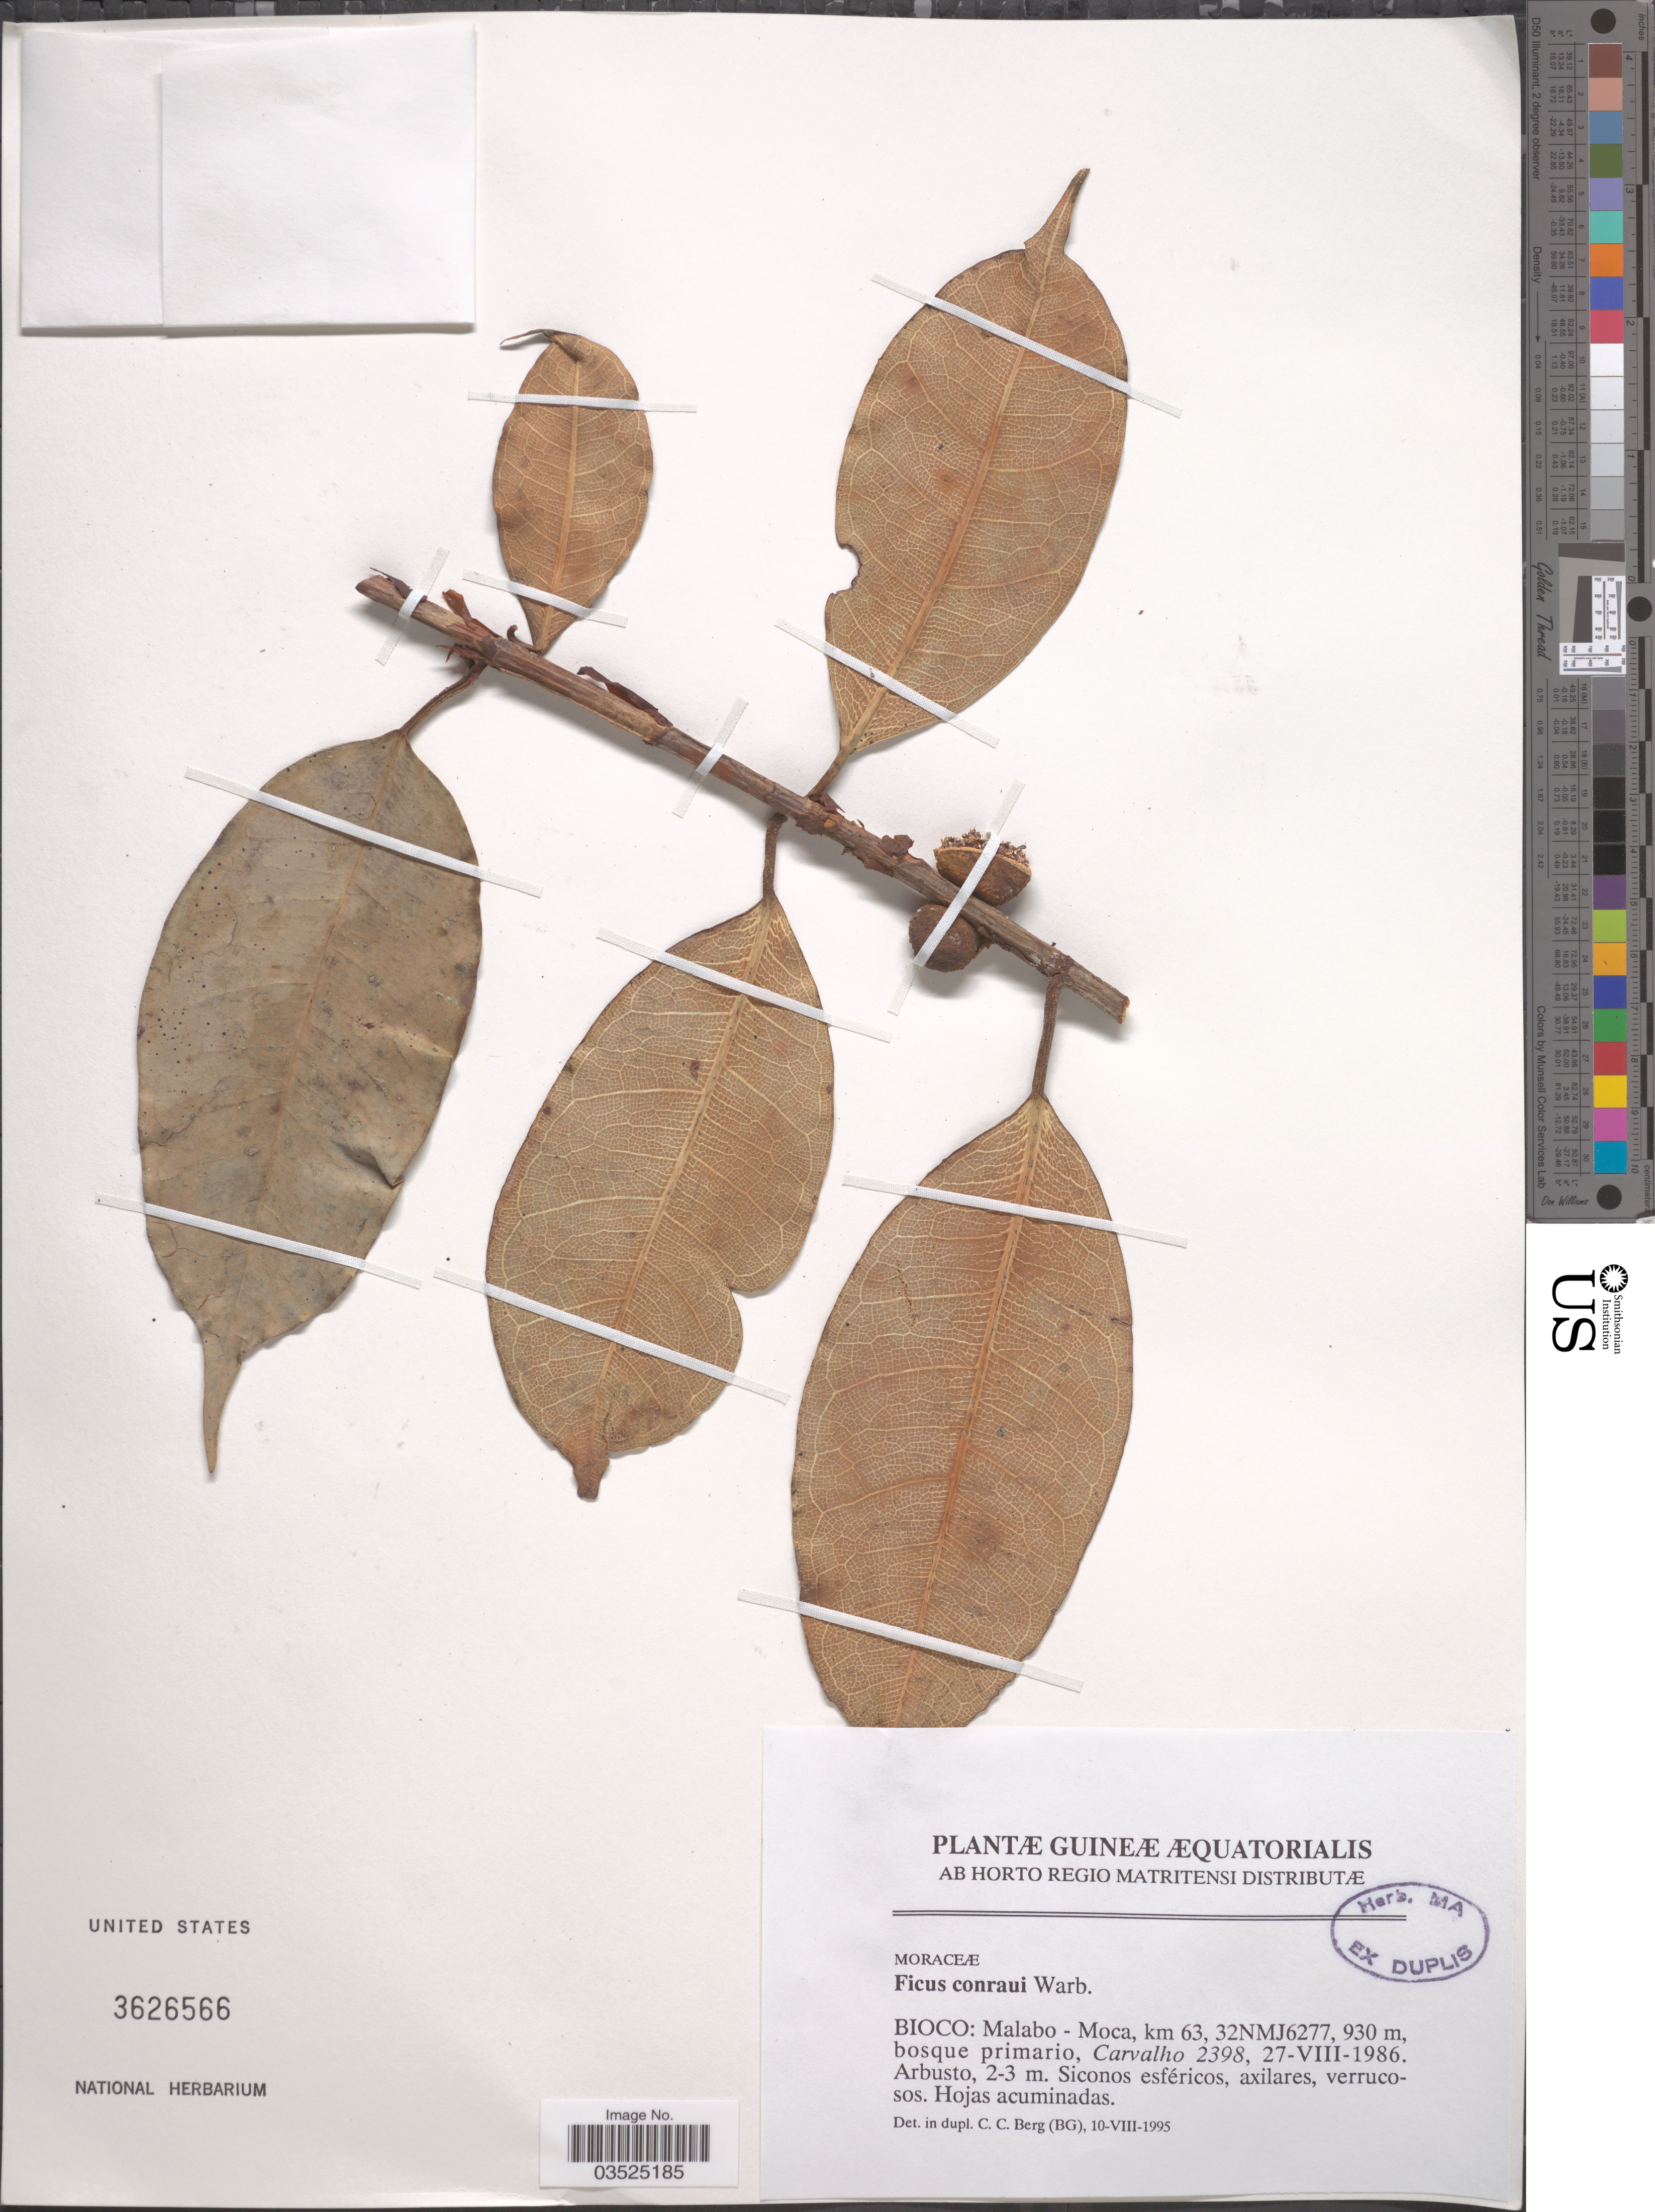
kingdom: Plantae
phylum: Tracheophyta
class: Magnoliopsida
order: Rosales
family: Moraceae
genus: Ficus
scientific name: Ficus conraui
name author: Warb.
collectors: Carvalho, --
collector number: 2398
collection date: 1986-08-27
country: Equatorial Guinea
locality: Bioco: Malabo - Moca, km 63, 32NMJ6277.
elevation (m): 930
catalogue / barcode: US 3626566